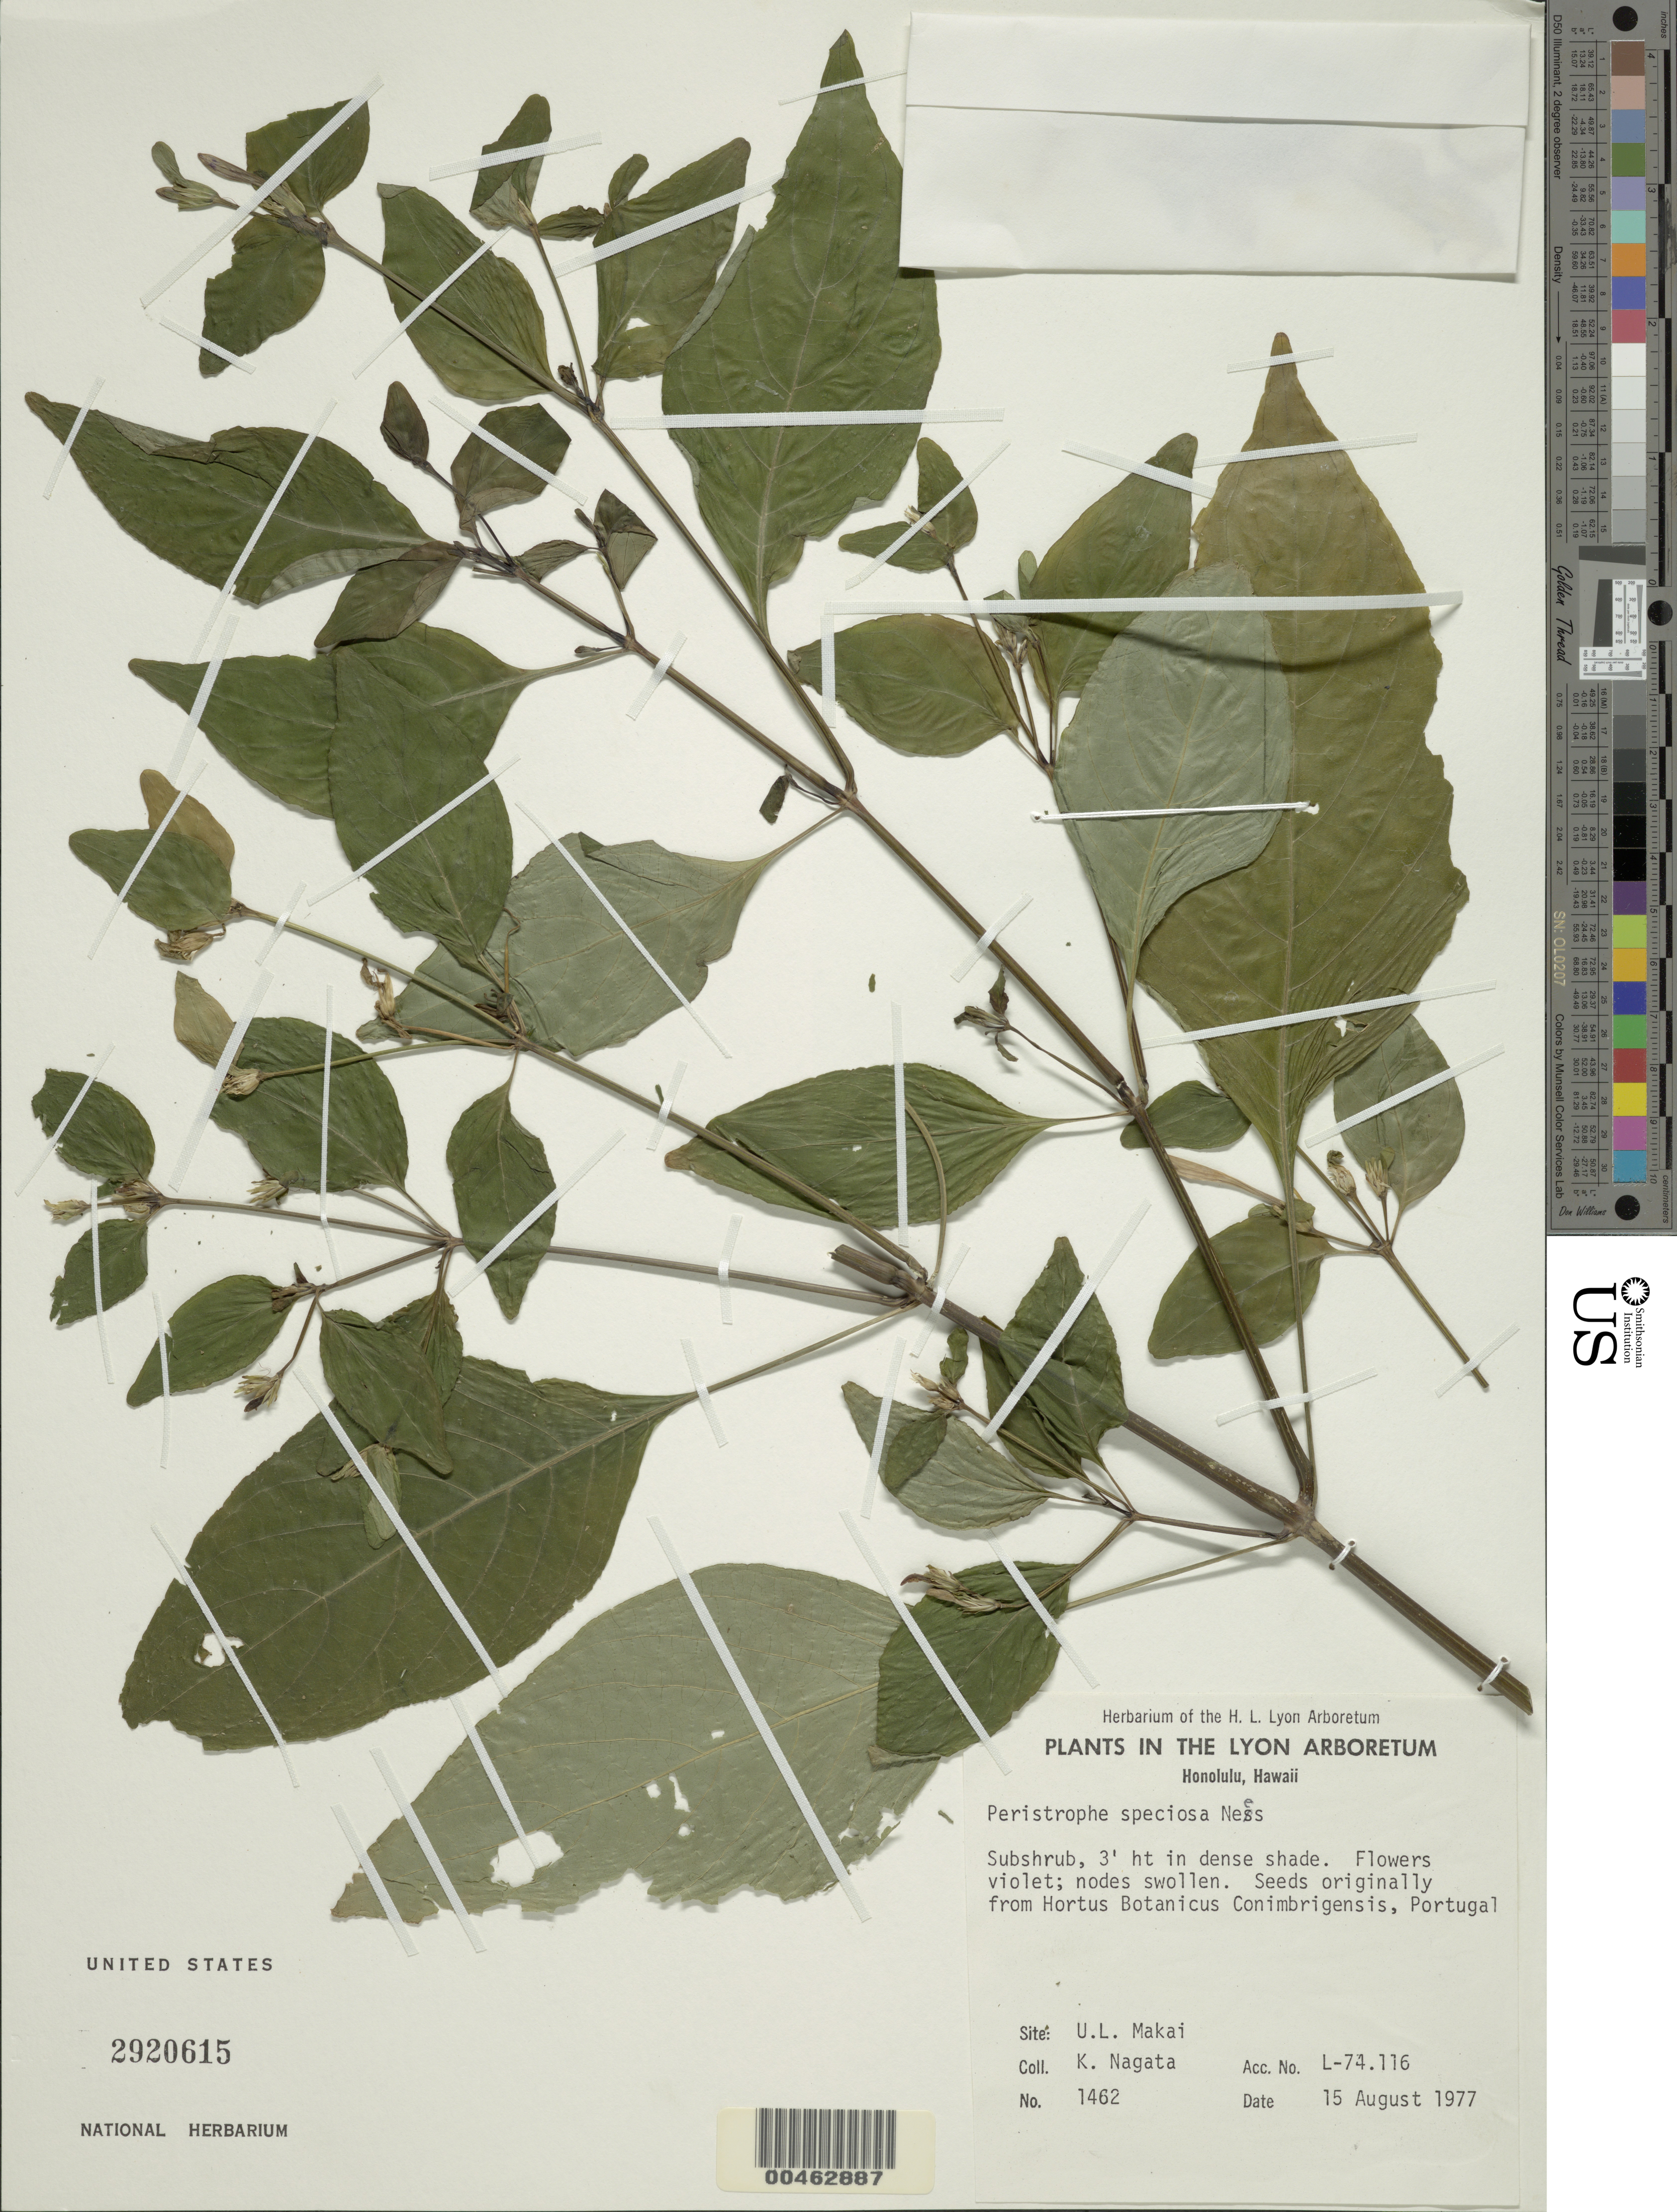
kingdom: Plantae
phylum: Tracheophyta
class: Magnoliopsida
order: Lamiales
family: Acanthaceae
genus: Peristrophe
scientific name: Peristrophe speciosa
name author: Nees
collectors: K. Nagata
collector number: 1462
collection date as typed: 15 Aug 1977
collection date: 1977-08-15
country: United States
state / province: Hawaii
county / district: Honolulu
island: Oahu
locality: Honolulu, U.L. Makai, in Lyon Arboretum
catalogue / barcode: US 2920615